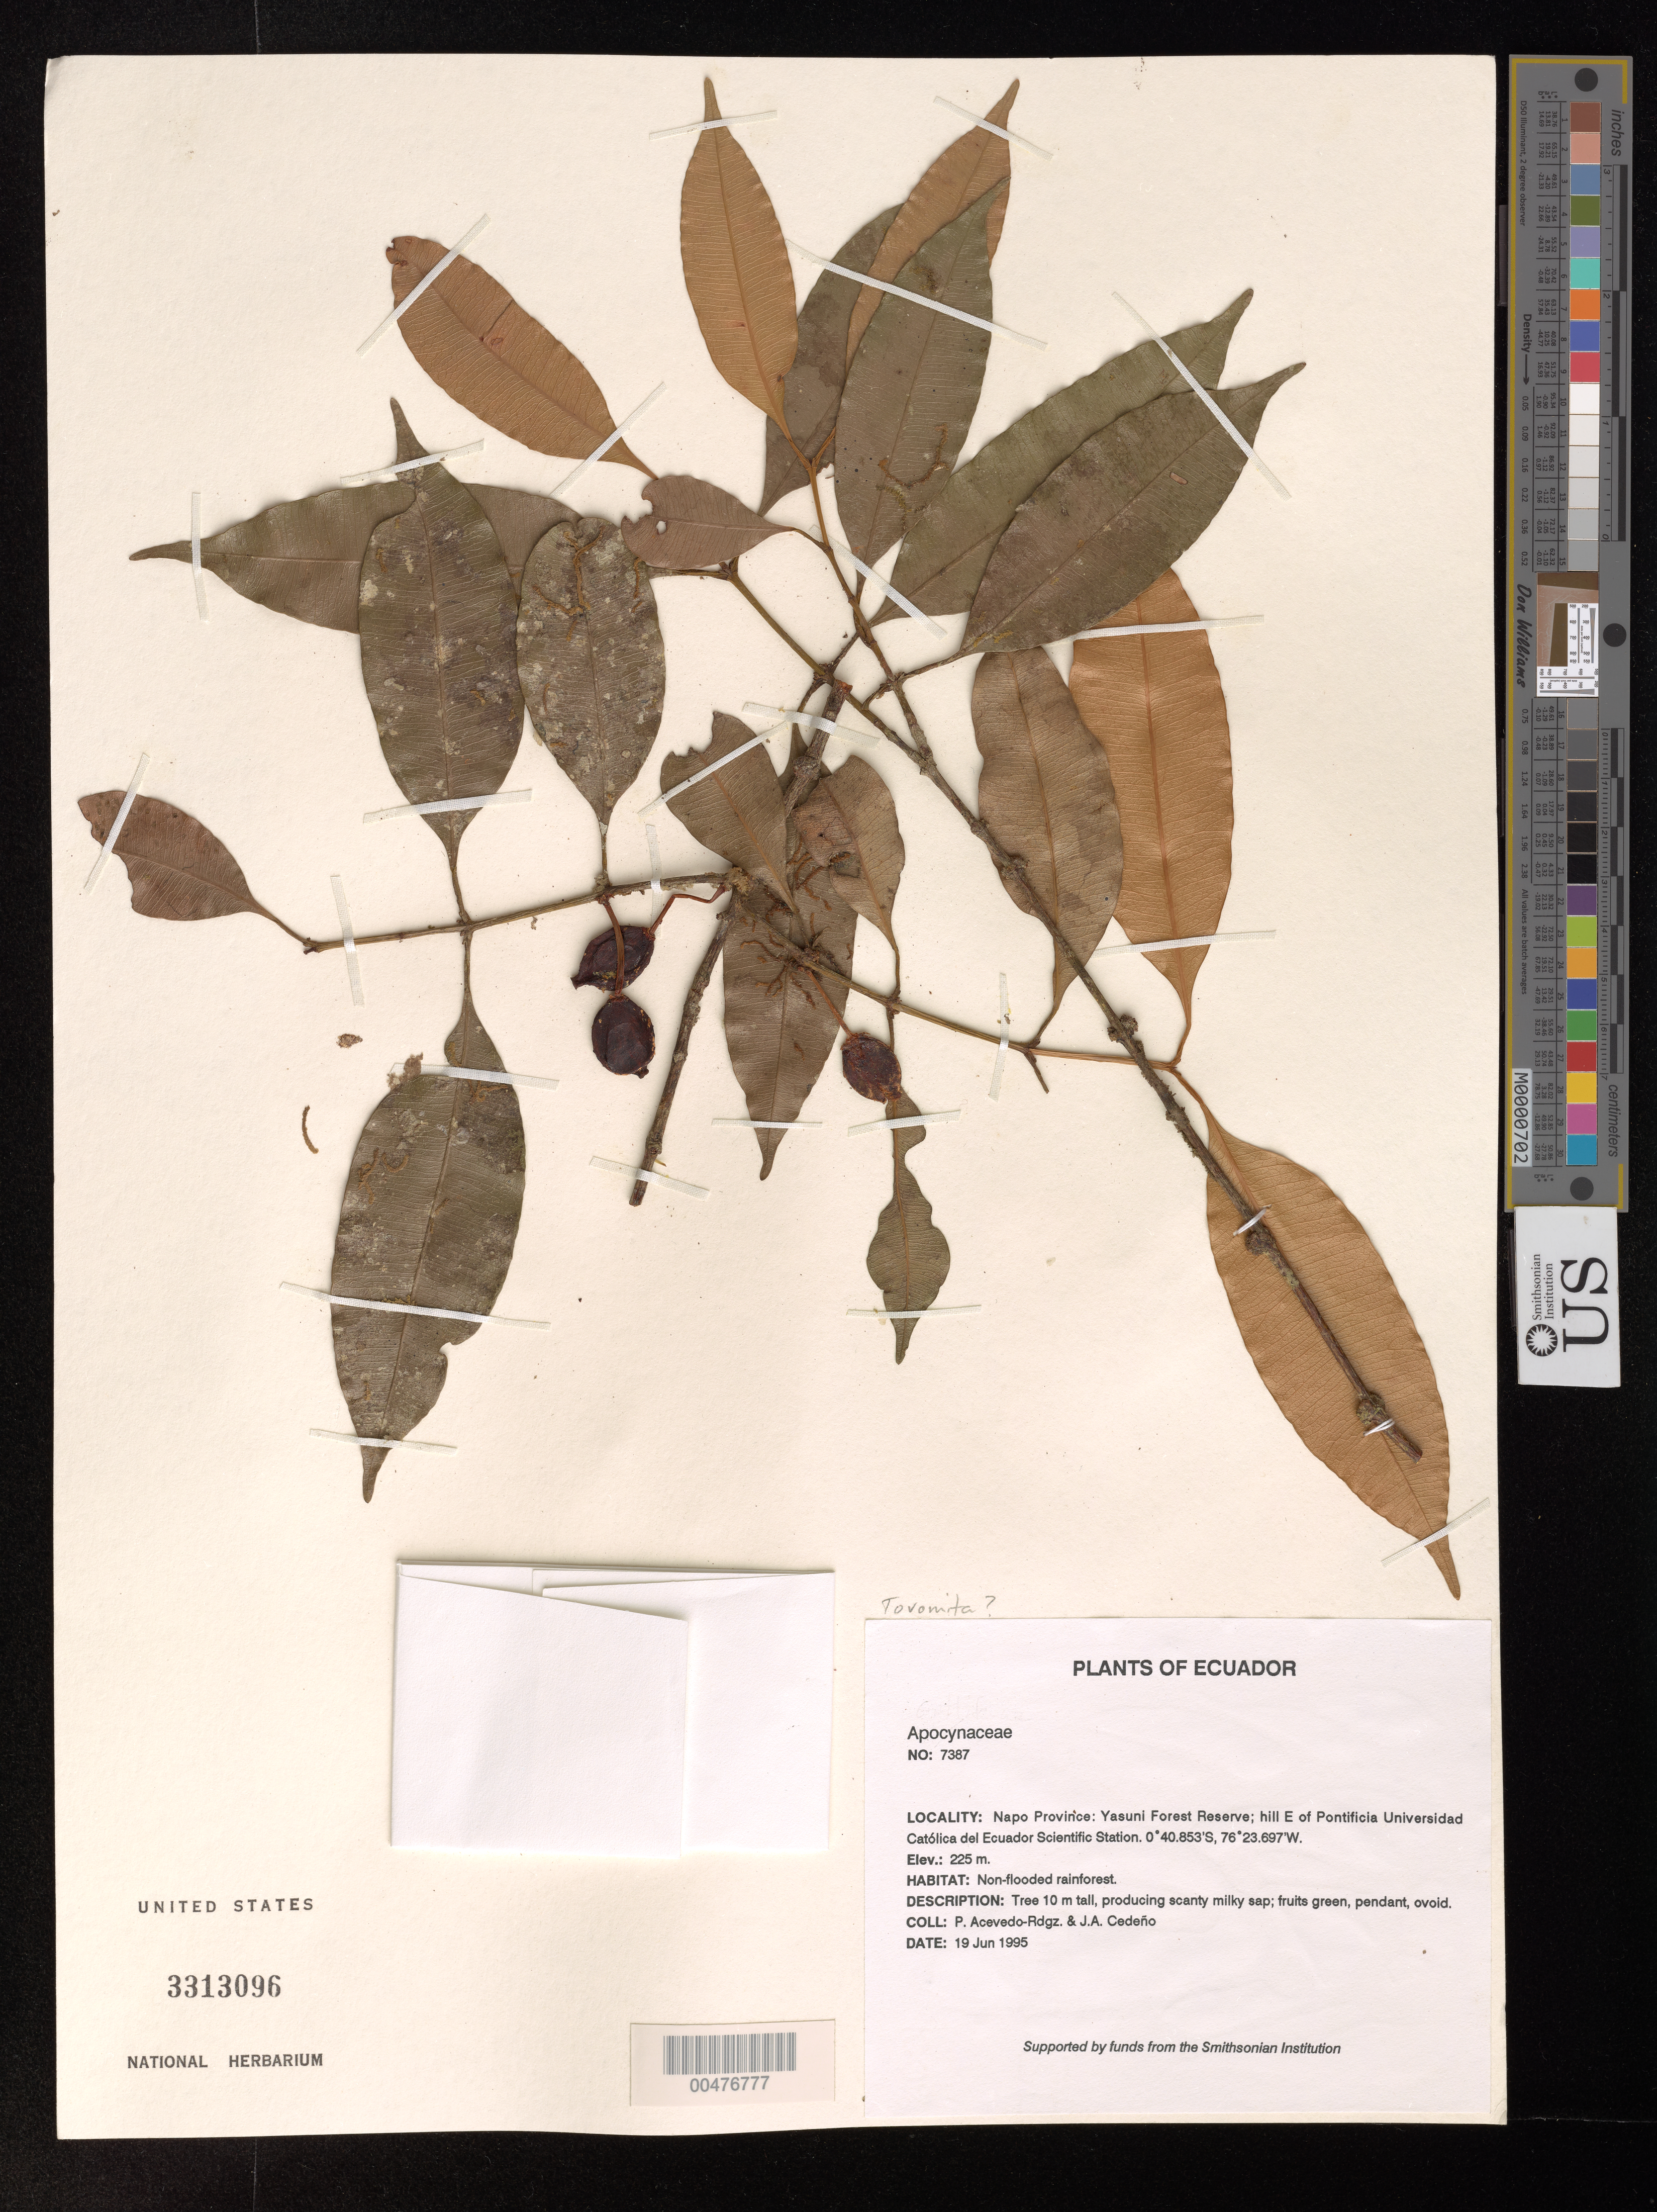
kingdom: Plantae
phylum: Tracheophyta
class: Magnoliopsida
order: Gentianales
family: Apocynaceae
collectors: P. Acevedo-Rodr. & J. A. Cedeño M.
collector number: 7387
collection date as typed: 19 Jun 1995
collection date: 1995-06-19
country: Ecuador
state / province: Napo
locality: Napo Province: Yasuni Forest Reserve; hill E of Pontificia Universidad Católica del Ecuador Scientific Station.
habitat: Non-flooded rainforest.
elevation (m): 225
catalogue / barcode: US 3313096